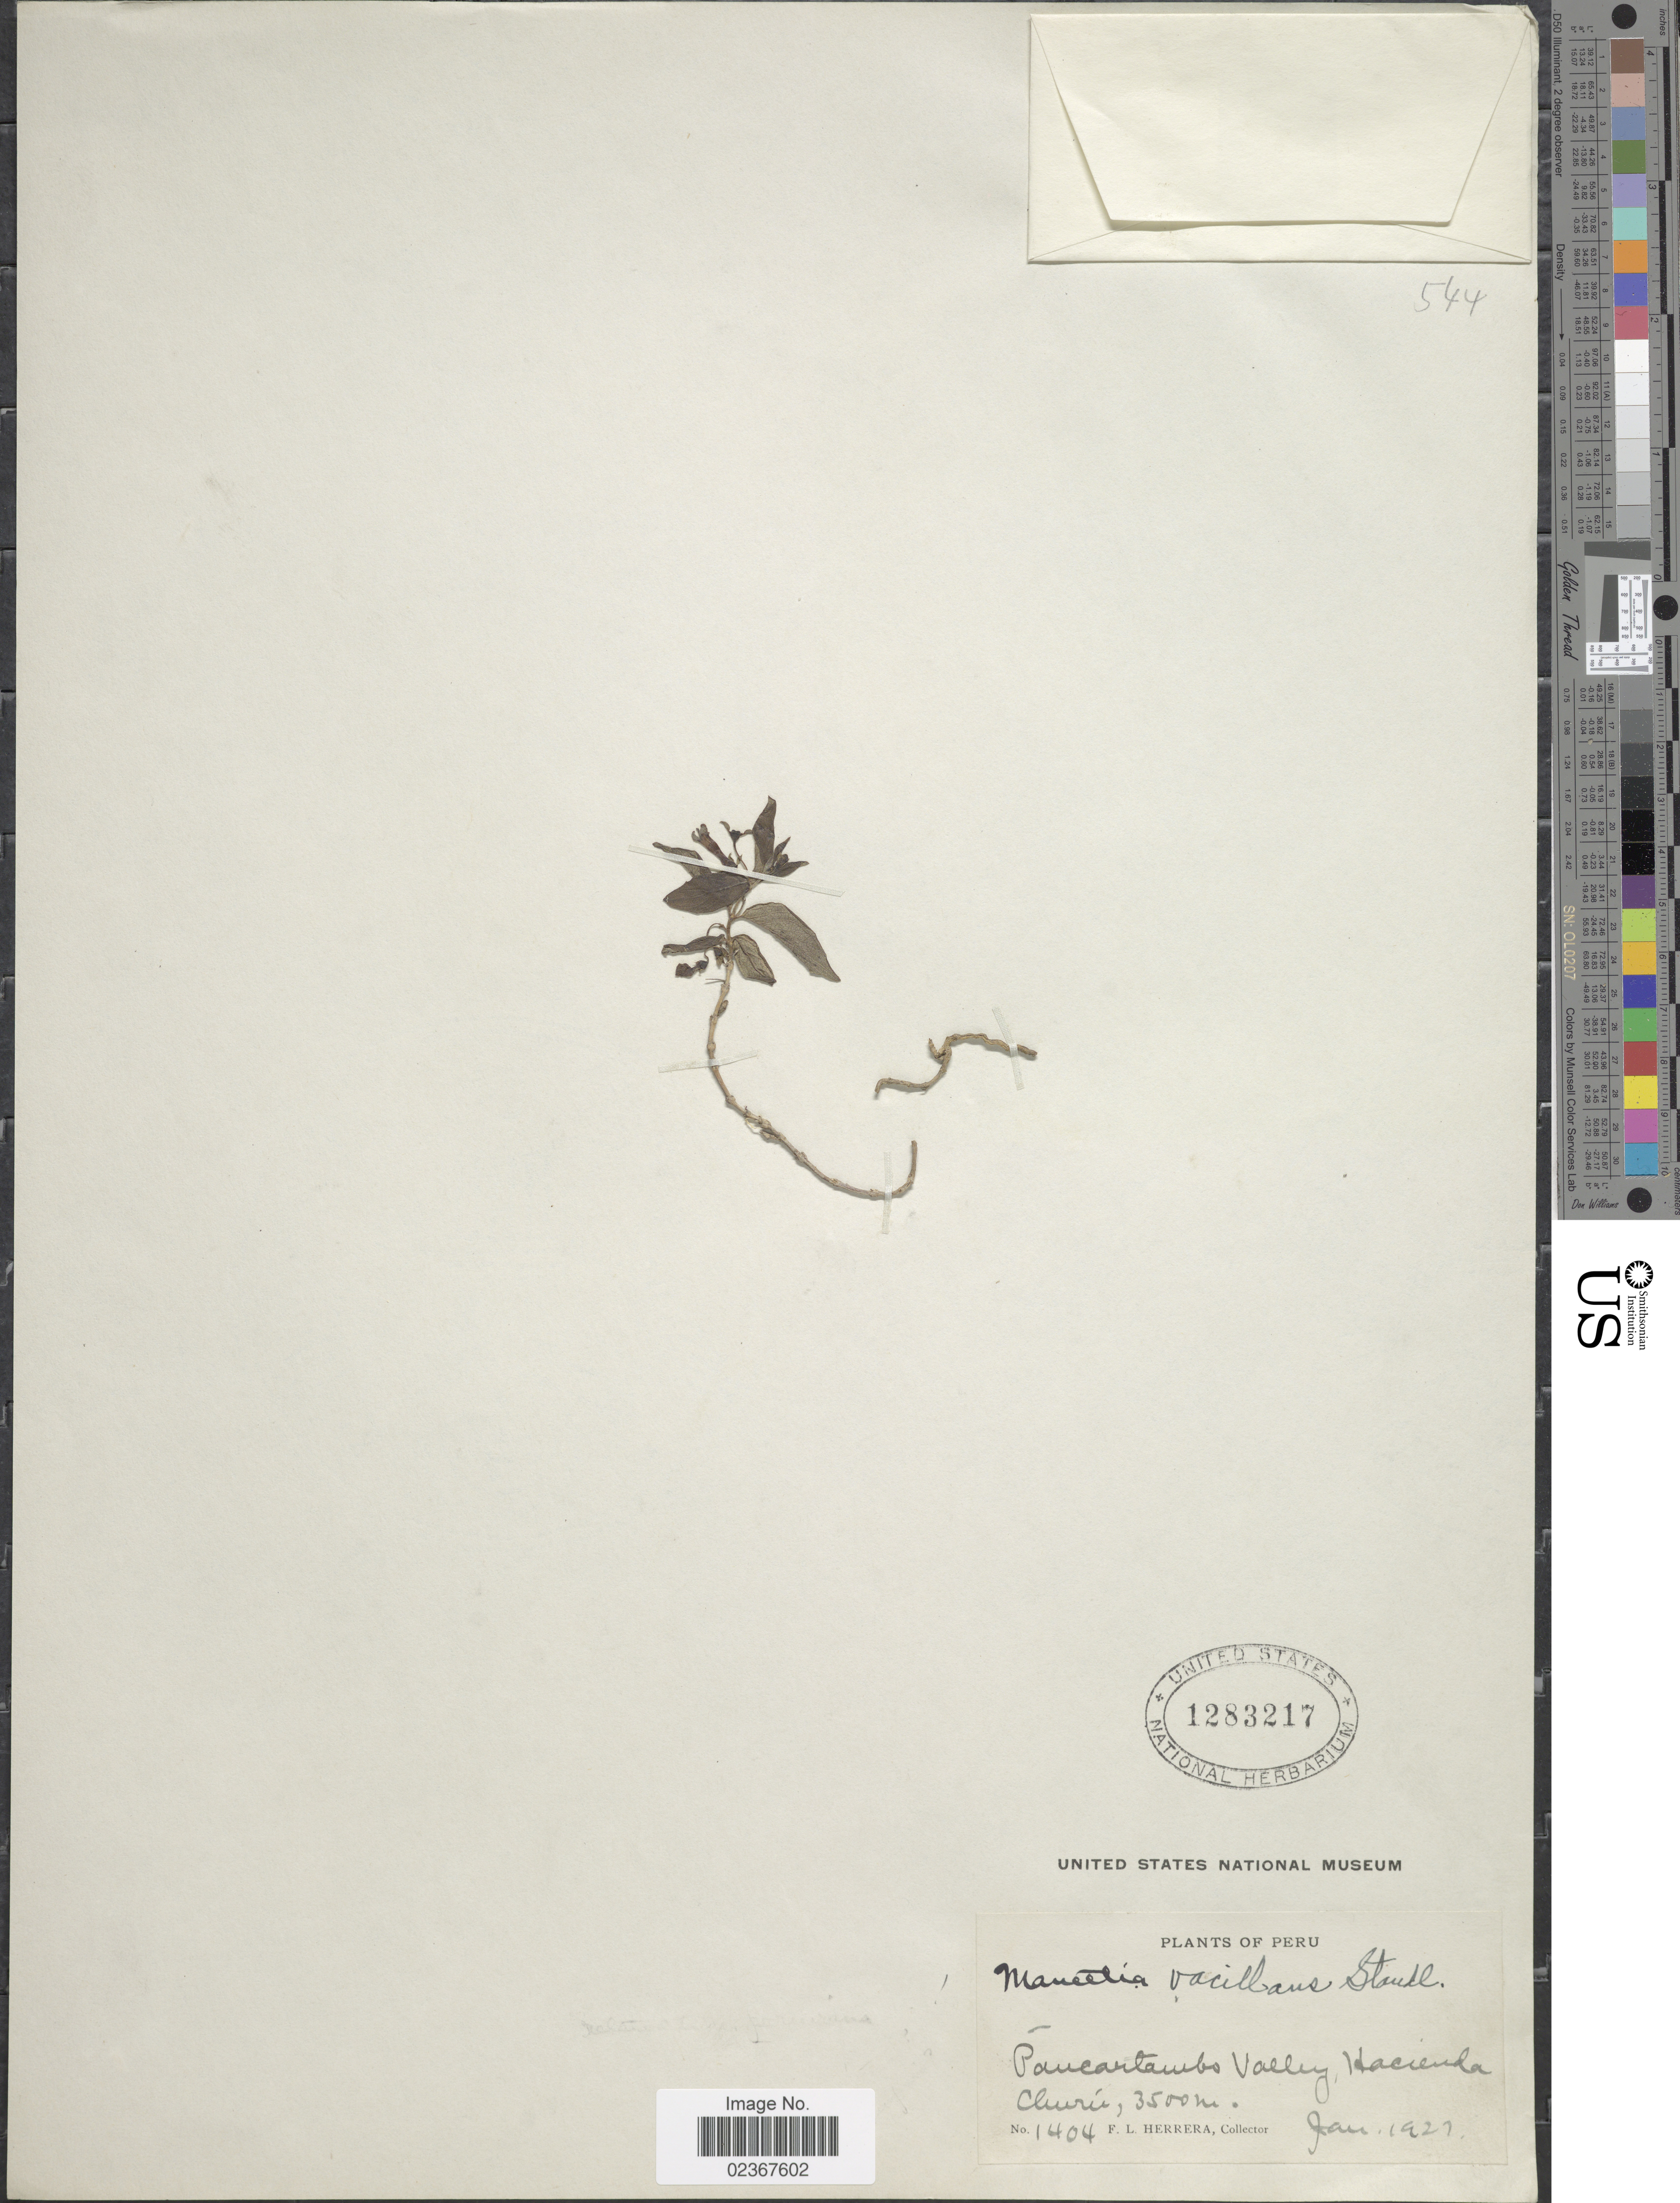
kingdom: Plantae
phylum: Tracheophyta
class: Magnoliopsida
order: Gentianales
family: Rubiaceae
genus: Manettia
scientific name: Manettia vacillans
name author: Standl.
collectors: F. L. Herrera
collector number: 1404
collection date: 1921-01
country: Peru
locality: Pancartambo Valley, Hacienda Churú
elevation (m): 3500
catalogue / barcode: US 1283217